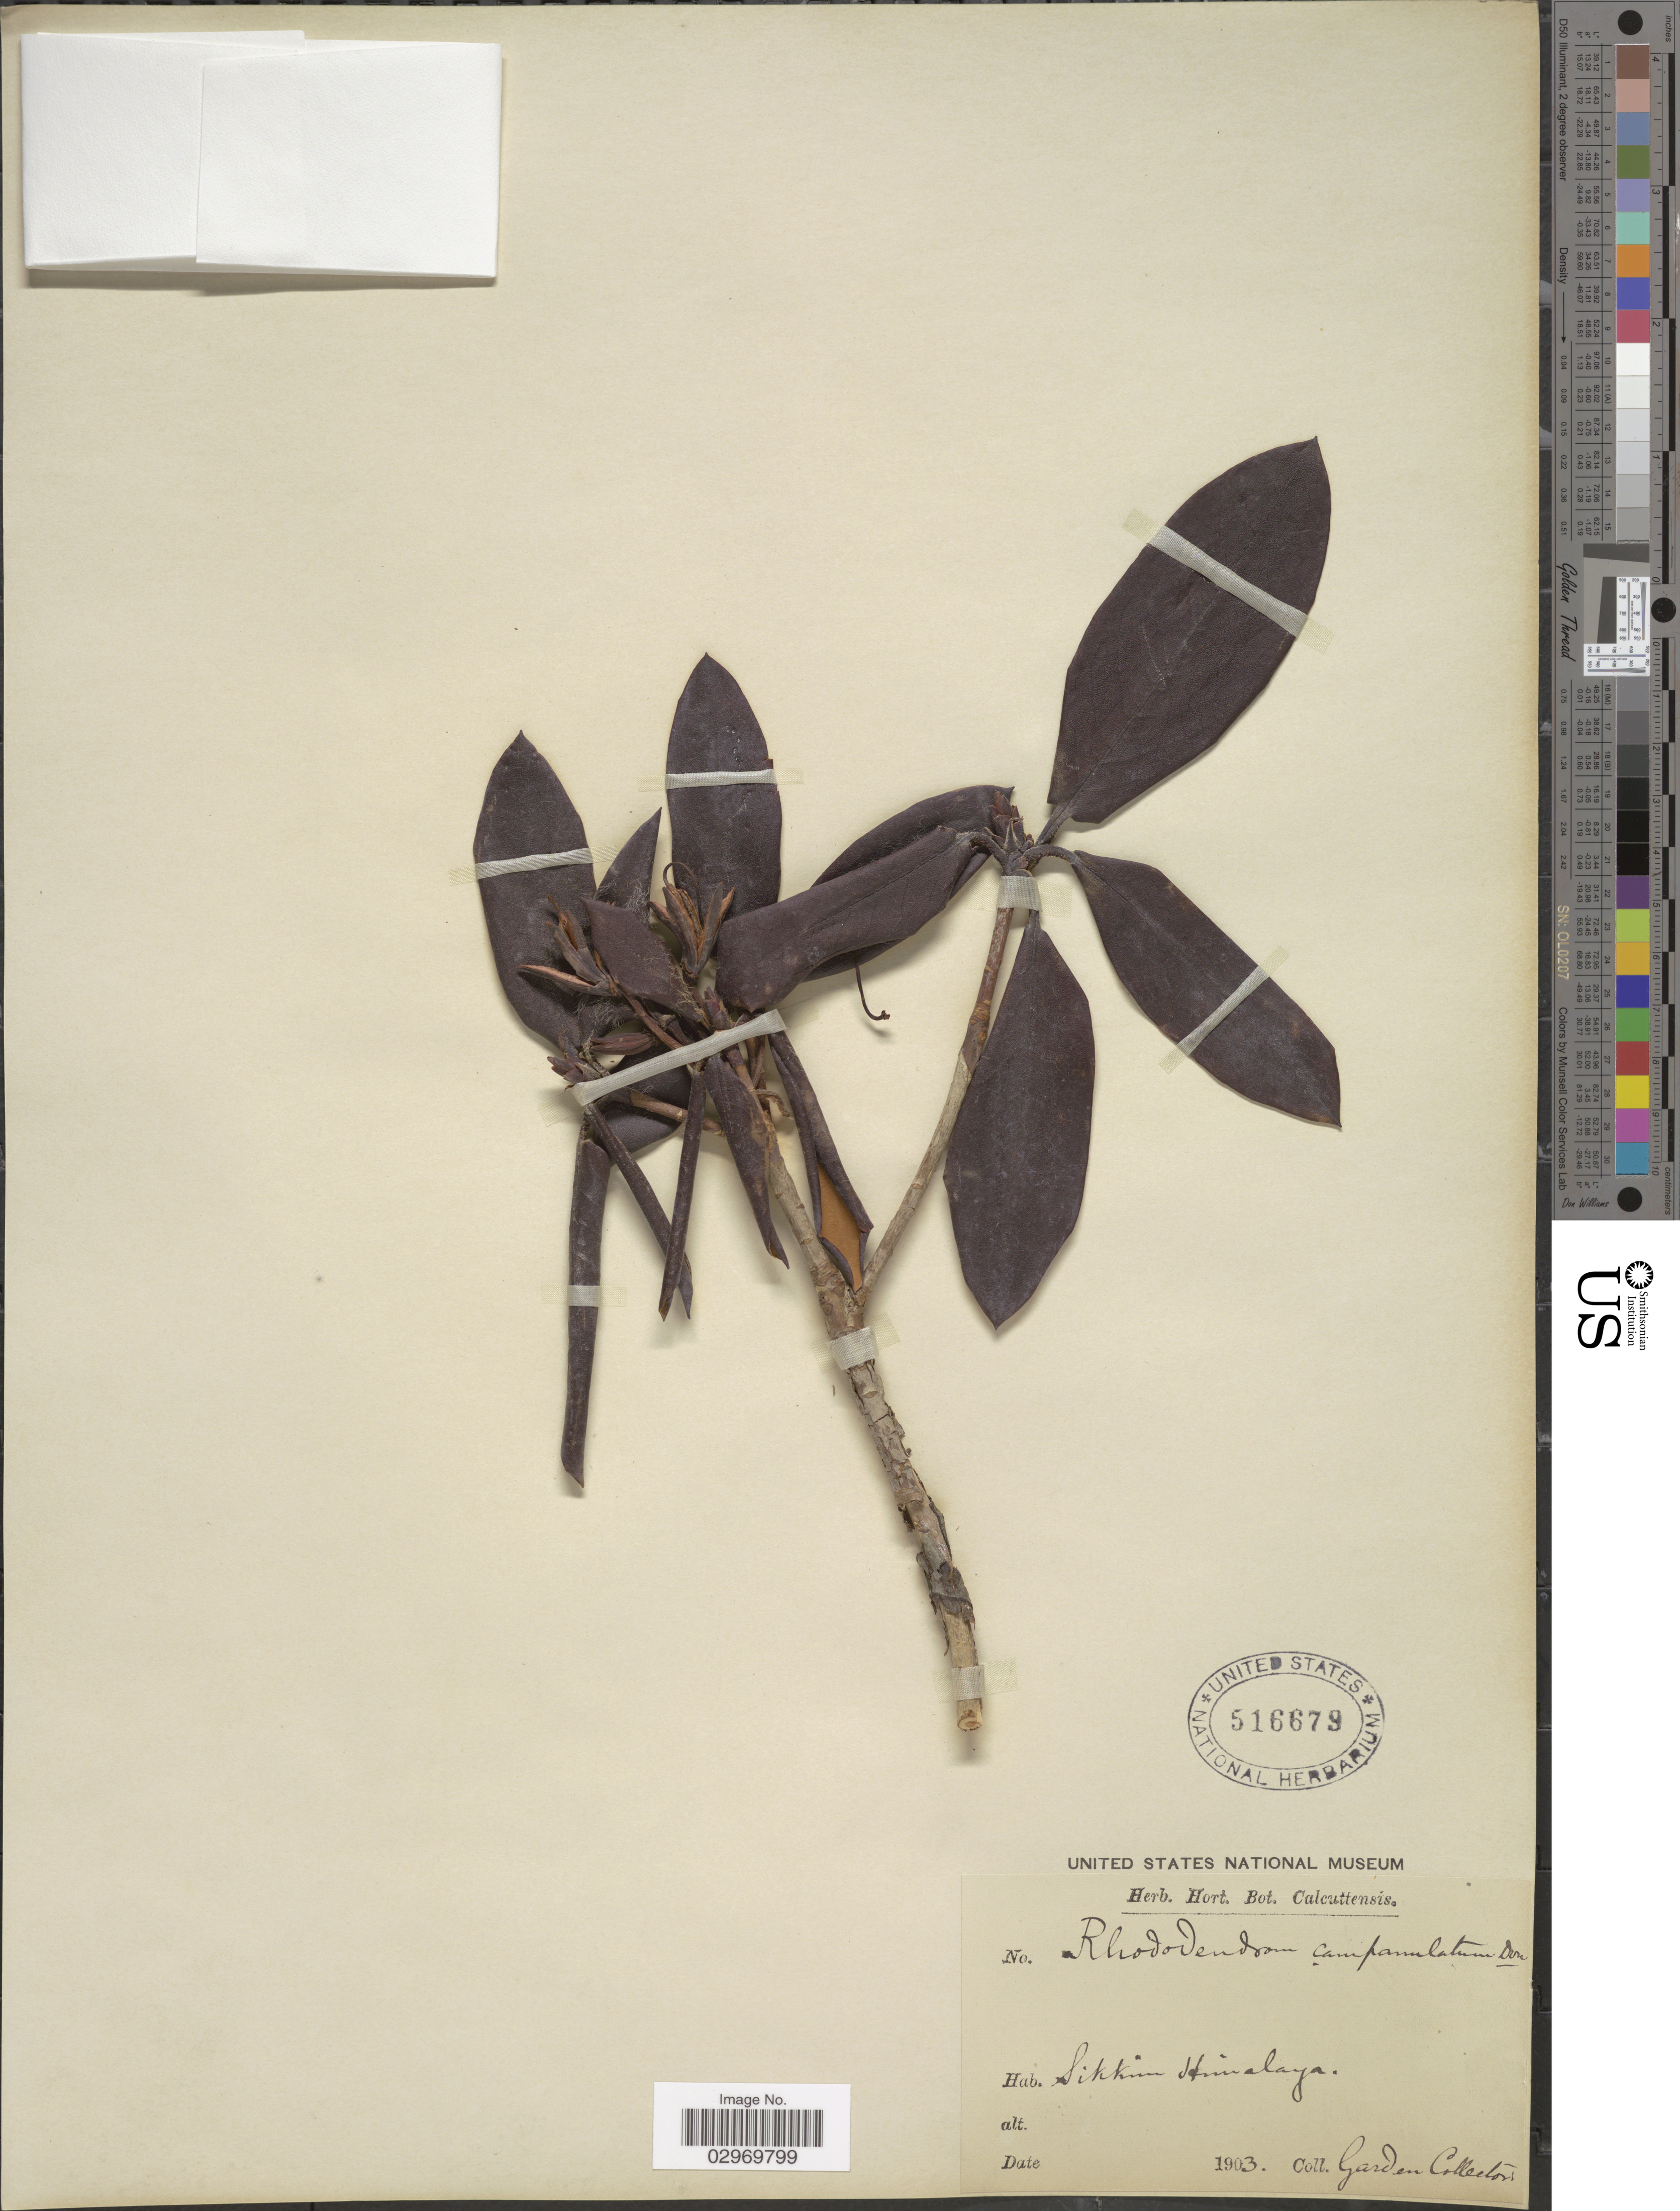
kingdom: Plantae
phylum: Tracheophyta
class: Magnoliopsida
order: Ericales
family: Ericaceae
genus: Rhododendron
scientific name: Rhododendron campanulatum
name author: D. Don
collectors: Garden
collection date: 1903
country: India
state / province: Sikkim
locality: Sikkim Himalaya.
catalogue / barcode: US 516679